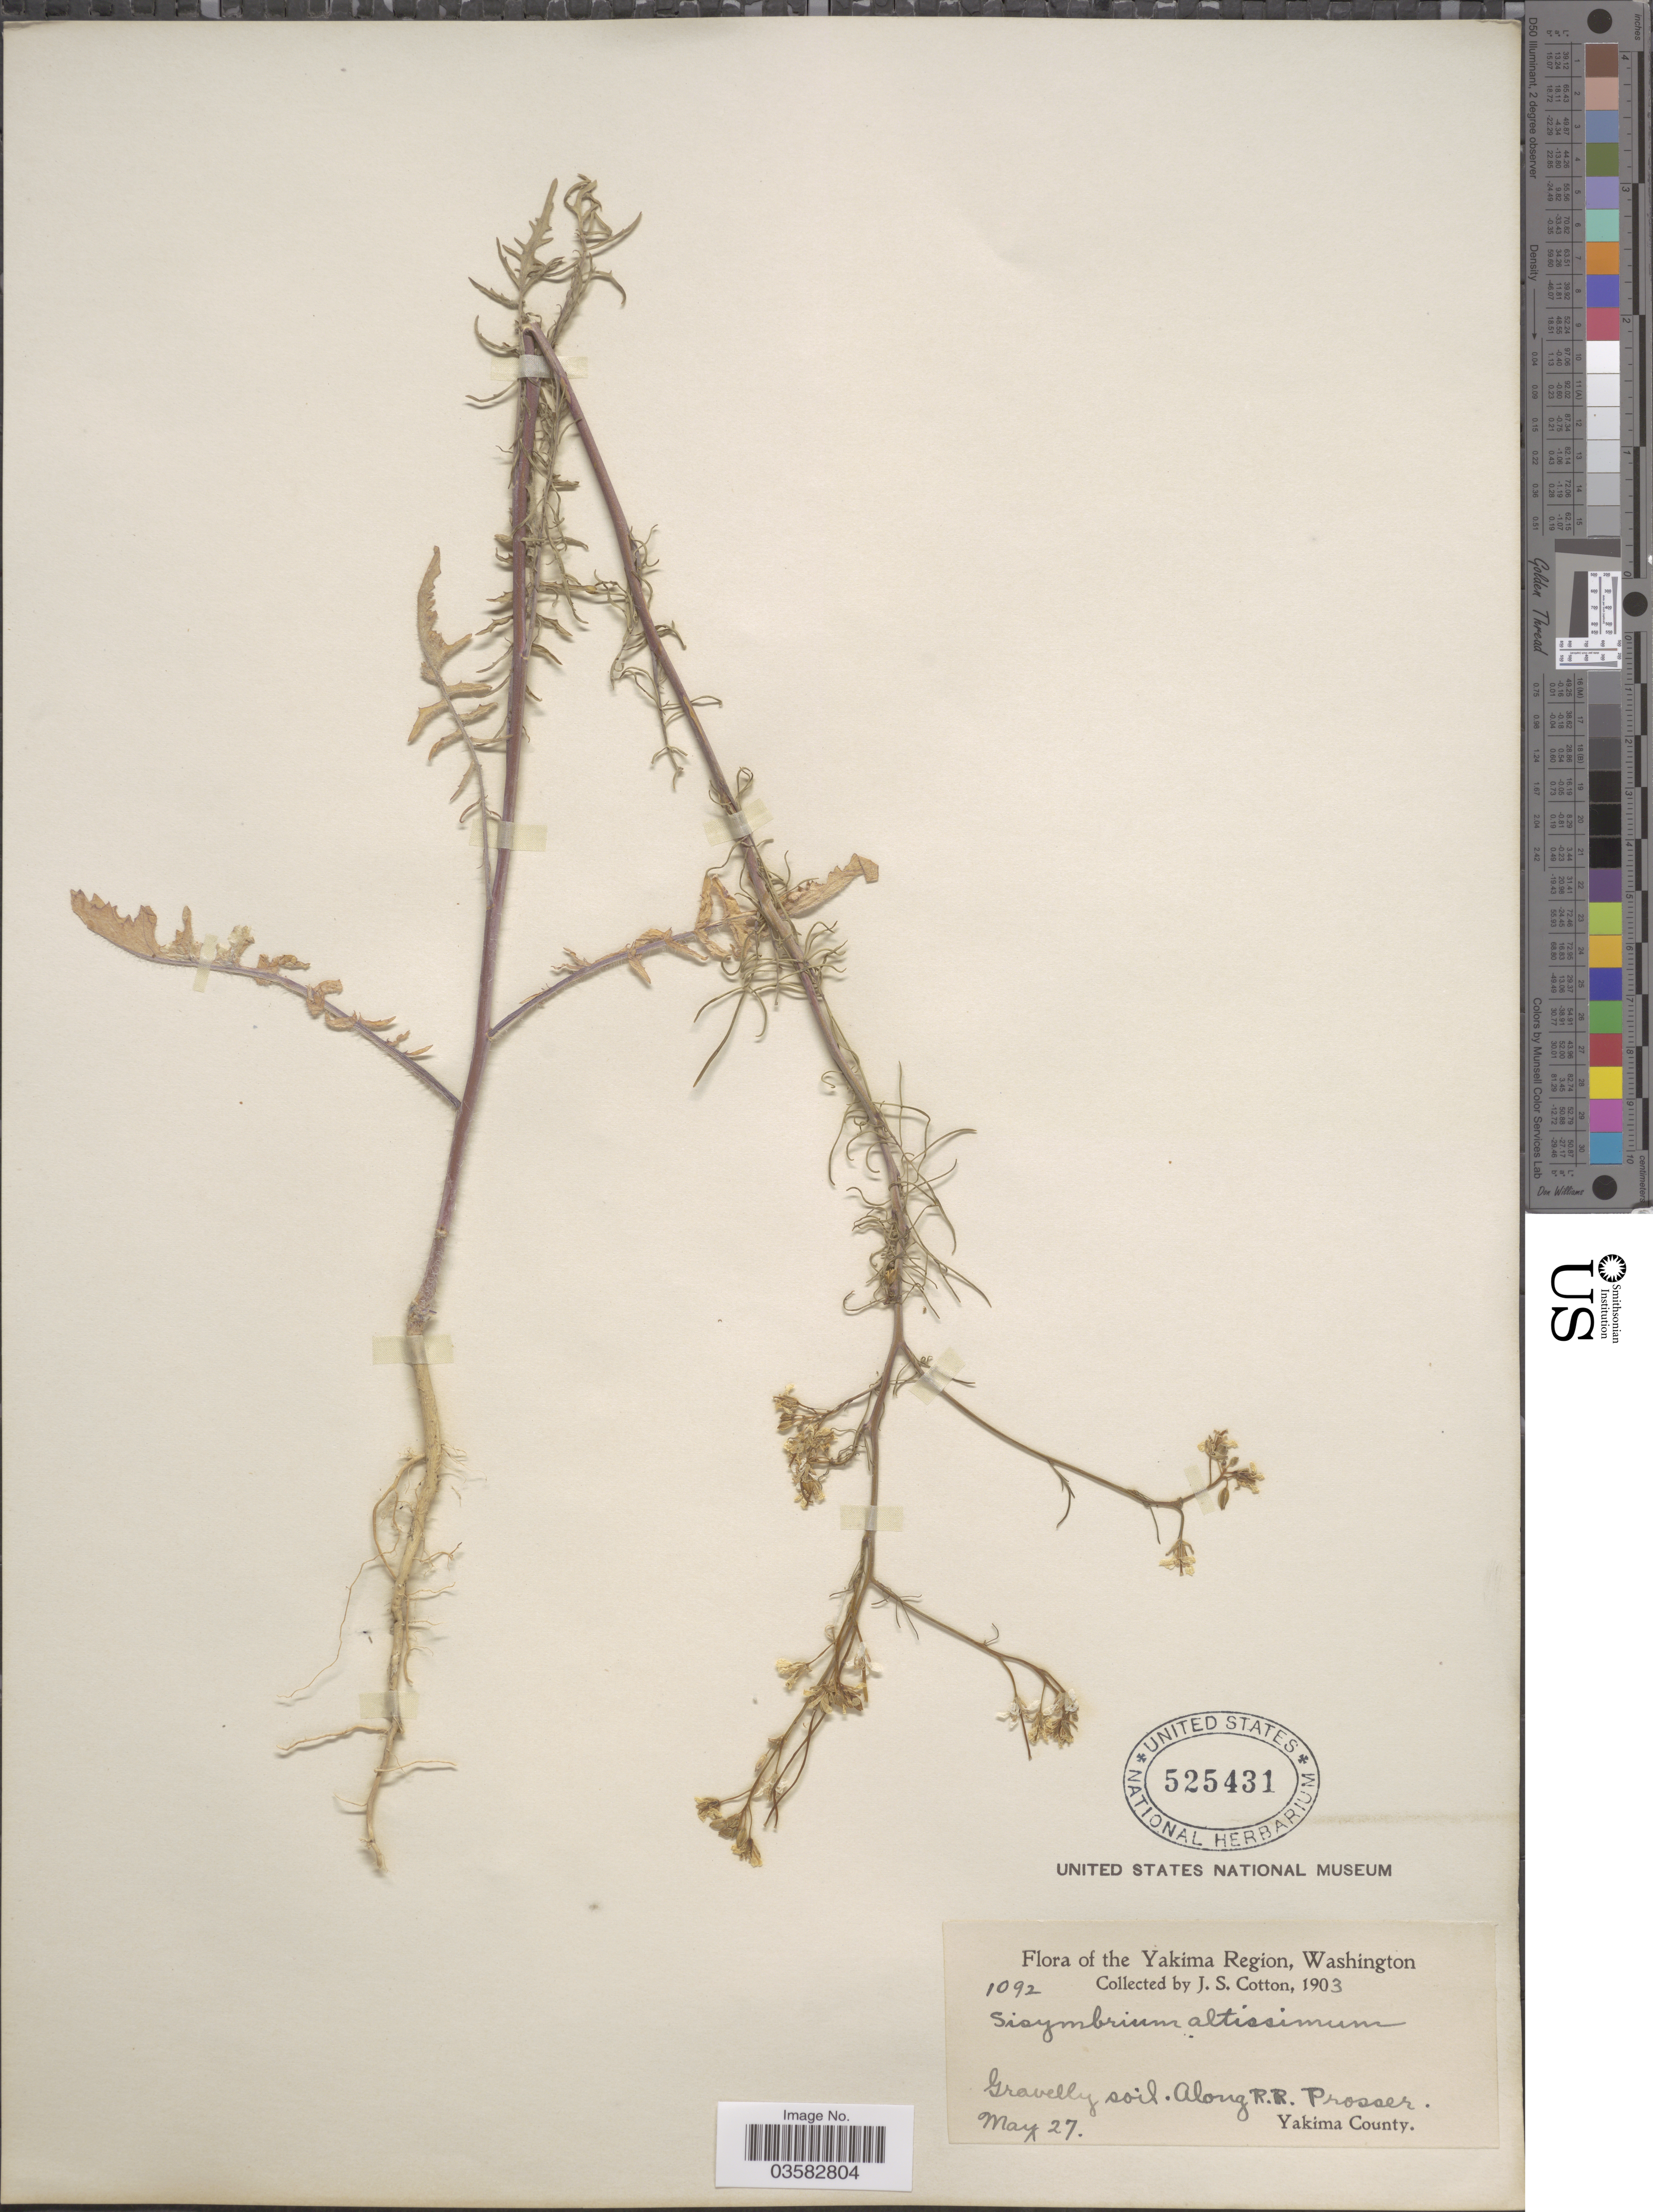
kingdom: Plantae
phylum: Tracheophyta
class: Magnoliopsida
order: Brassicales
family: Brassicaceae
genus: Sisymbrium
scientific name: Sisymbrium altissimum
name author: L.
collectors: J. S. Cotton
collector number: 1092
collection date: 1903-05-27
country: United States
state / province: Washington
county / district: Yakima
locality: The Yakima Region. Gravelly soil. Along R.R. Prosser. Yakima County.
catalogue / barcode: US 525431